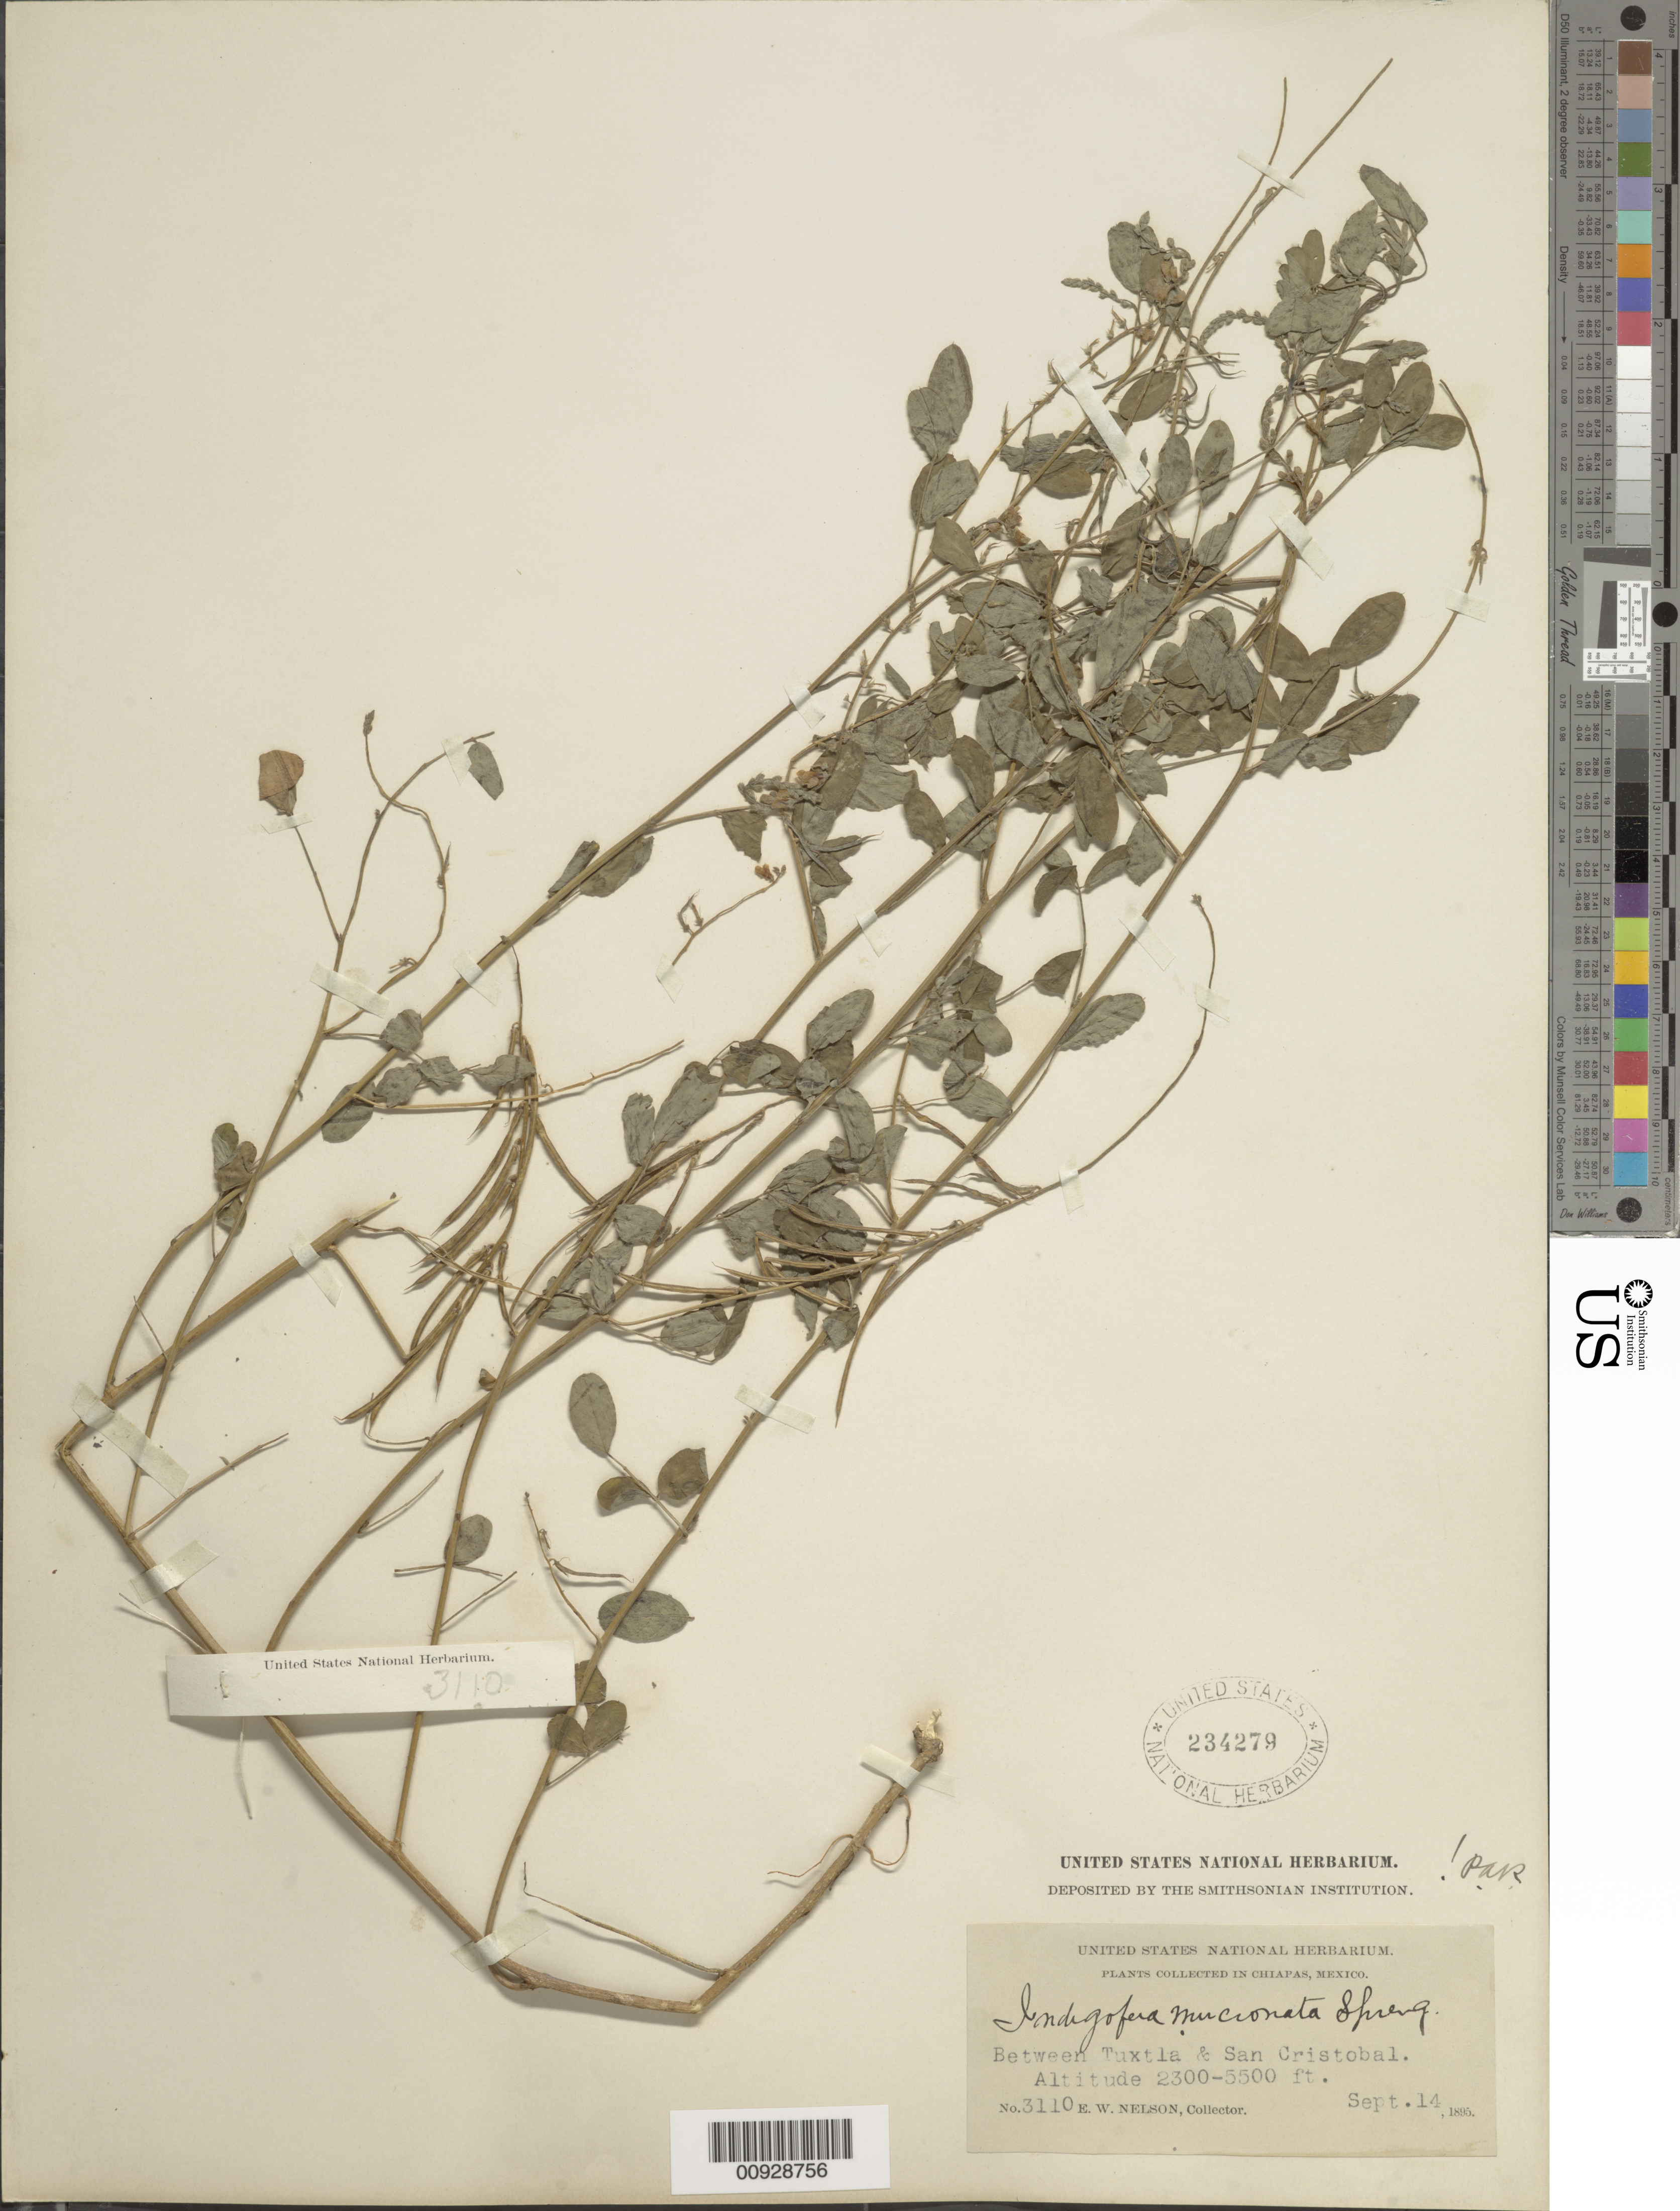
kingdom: Plantae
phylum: Tracheophyta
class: Magnoliopsida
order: Fabales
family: Fabaceae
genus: Indigofera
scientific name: Indigofera mucronata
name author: Lam.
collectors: E. W. Nelson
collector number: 3110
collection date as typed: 14 Sep 1895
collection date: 1895-09-14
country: Mexico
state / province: Chiapas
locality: Between Tuxtla & San Cristóbal.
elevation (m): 701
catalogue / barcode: US 234279